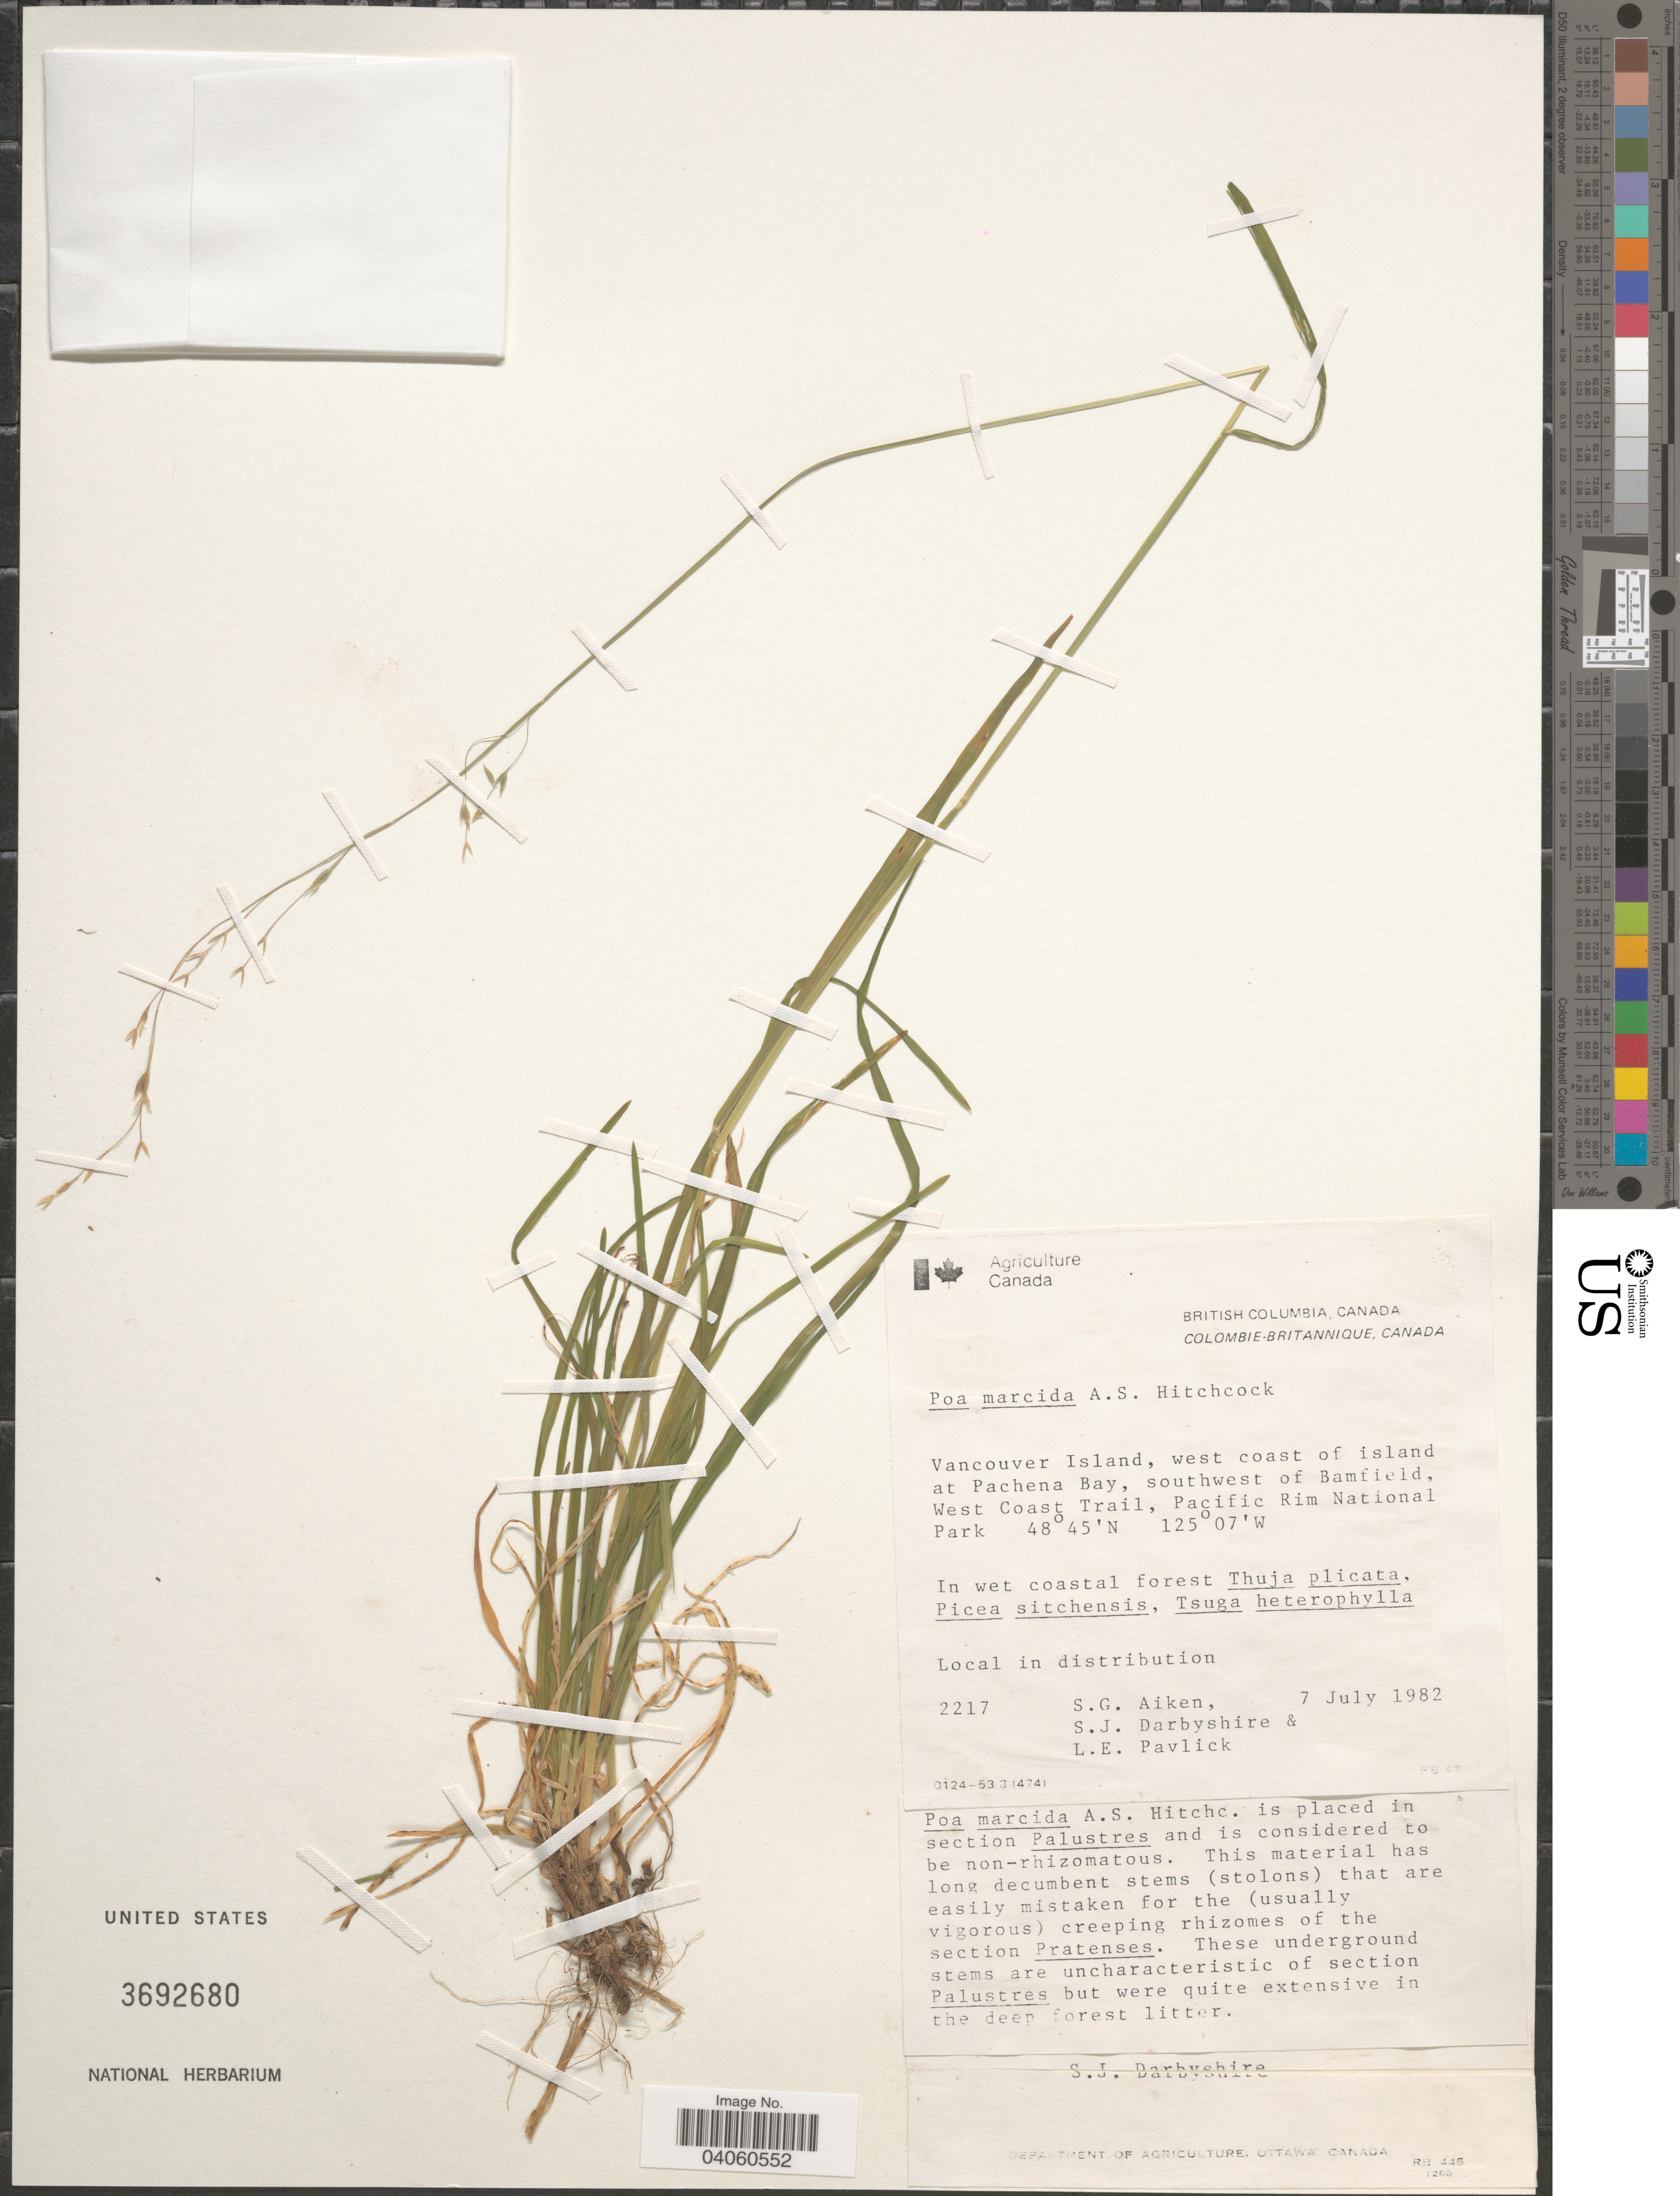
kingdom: Plantae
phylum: Tracheophyta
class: Liliopsida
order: Poales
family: Poaceae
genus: Poa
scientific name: Poa marcida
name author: Hitchc.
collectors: S. G. Aiken, S. Darbyshire & L. Pavlick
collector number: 2217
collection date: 1982-07-07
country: Canada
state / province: British Columbia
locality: Vancouver Island, west coast of island at Pachena Bay, southwest of Bamfield, West Coast Trail, Pacific Rim National Park.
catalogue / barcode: US 3692680